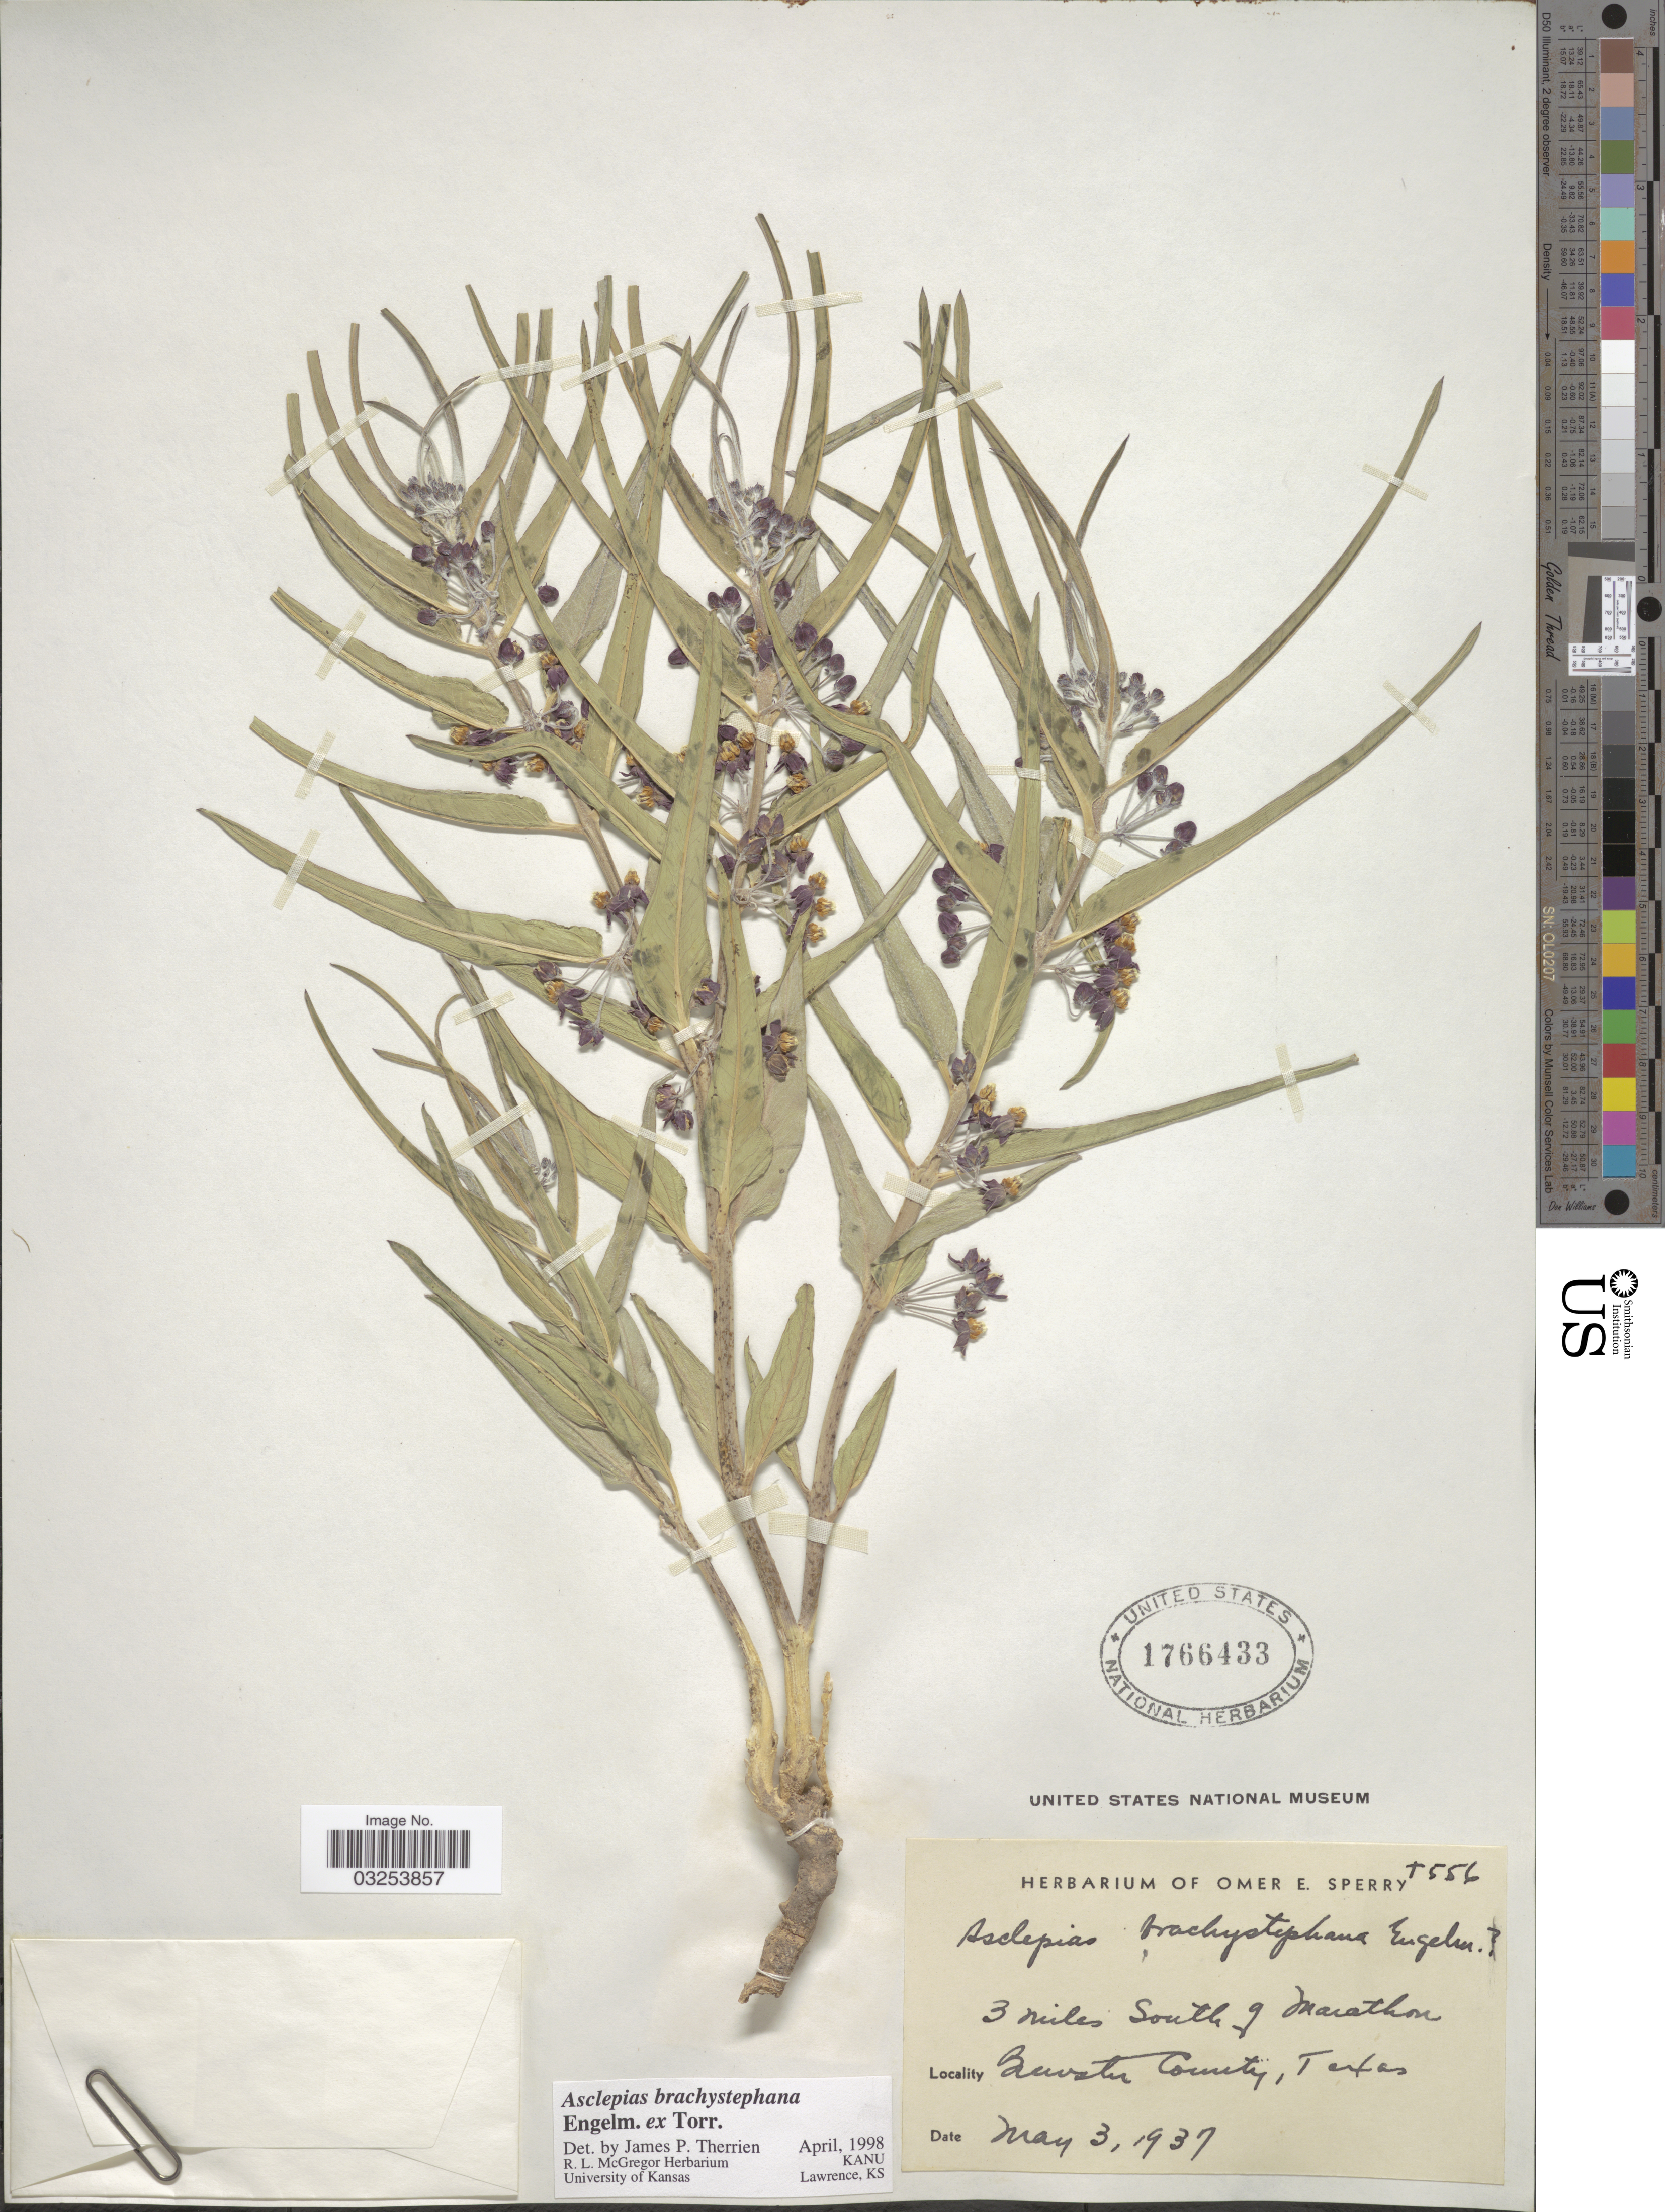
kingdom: Plantae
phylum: Tracheophyta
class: Magnoliopsida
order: Gentianales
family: Apocynaceae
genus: Asclepias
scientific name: Asclepias brachystephana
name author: Engelm. ex Torr.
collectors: ex. herb. Omer E. Sperry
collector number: T556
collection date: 1937-05-03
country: United States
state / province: Texas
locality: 3 miles South of Marathon. Brewster County.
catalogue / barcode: US 1766433